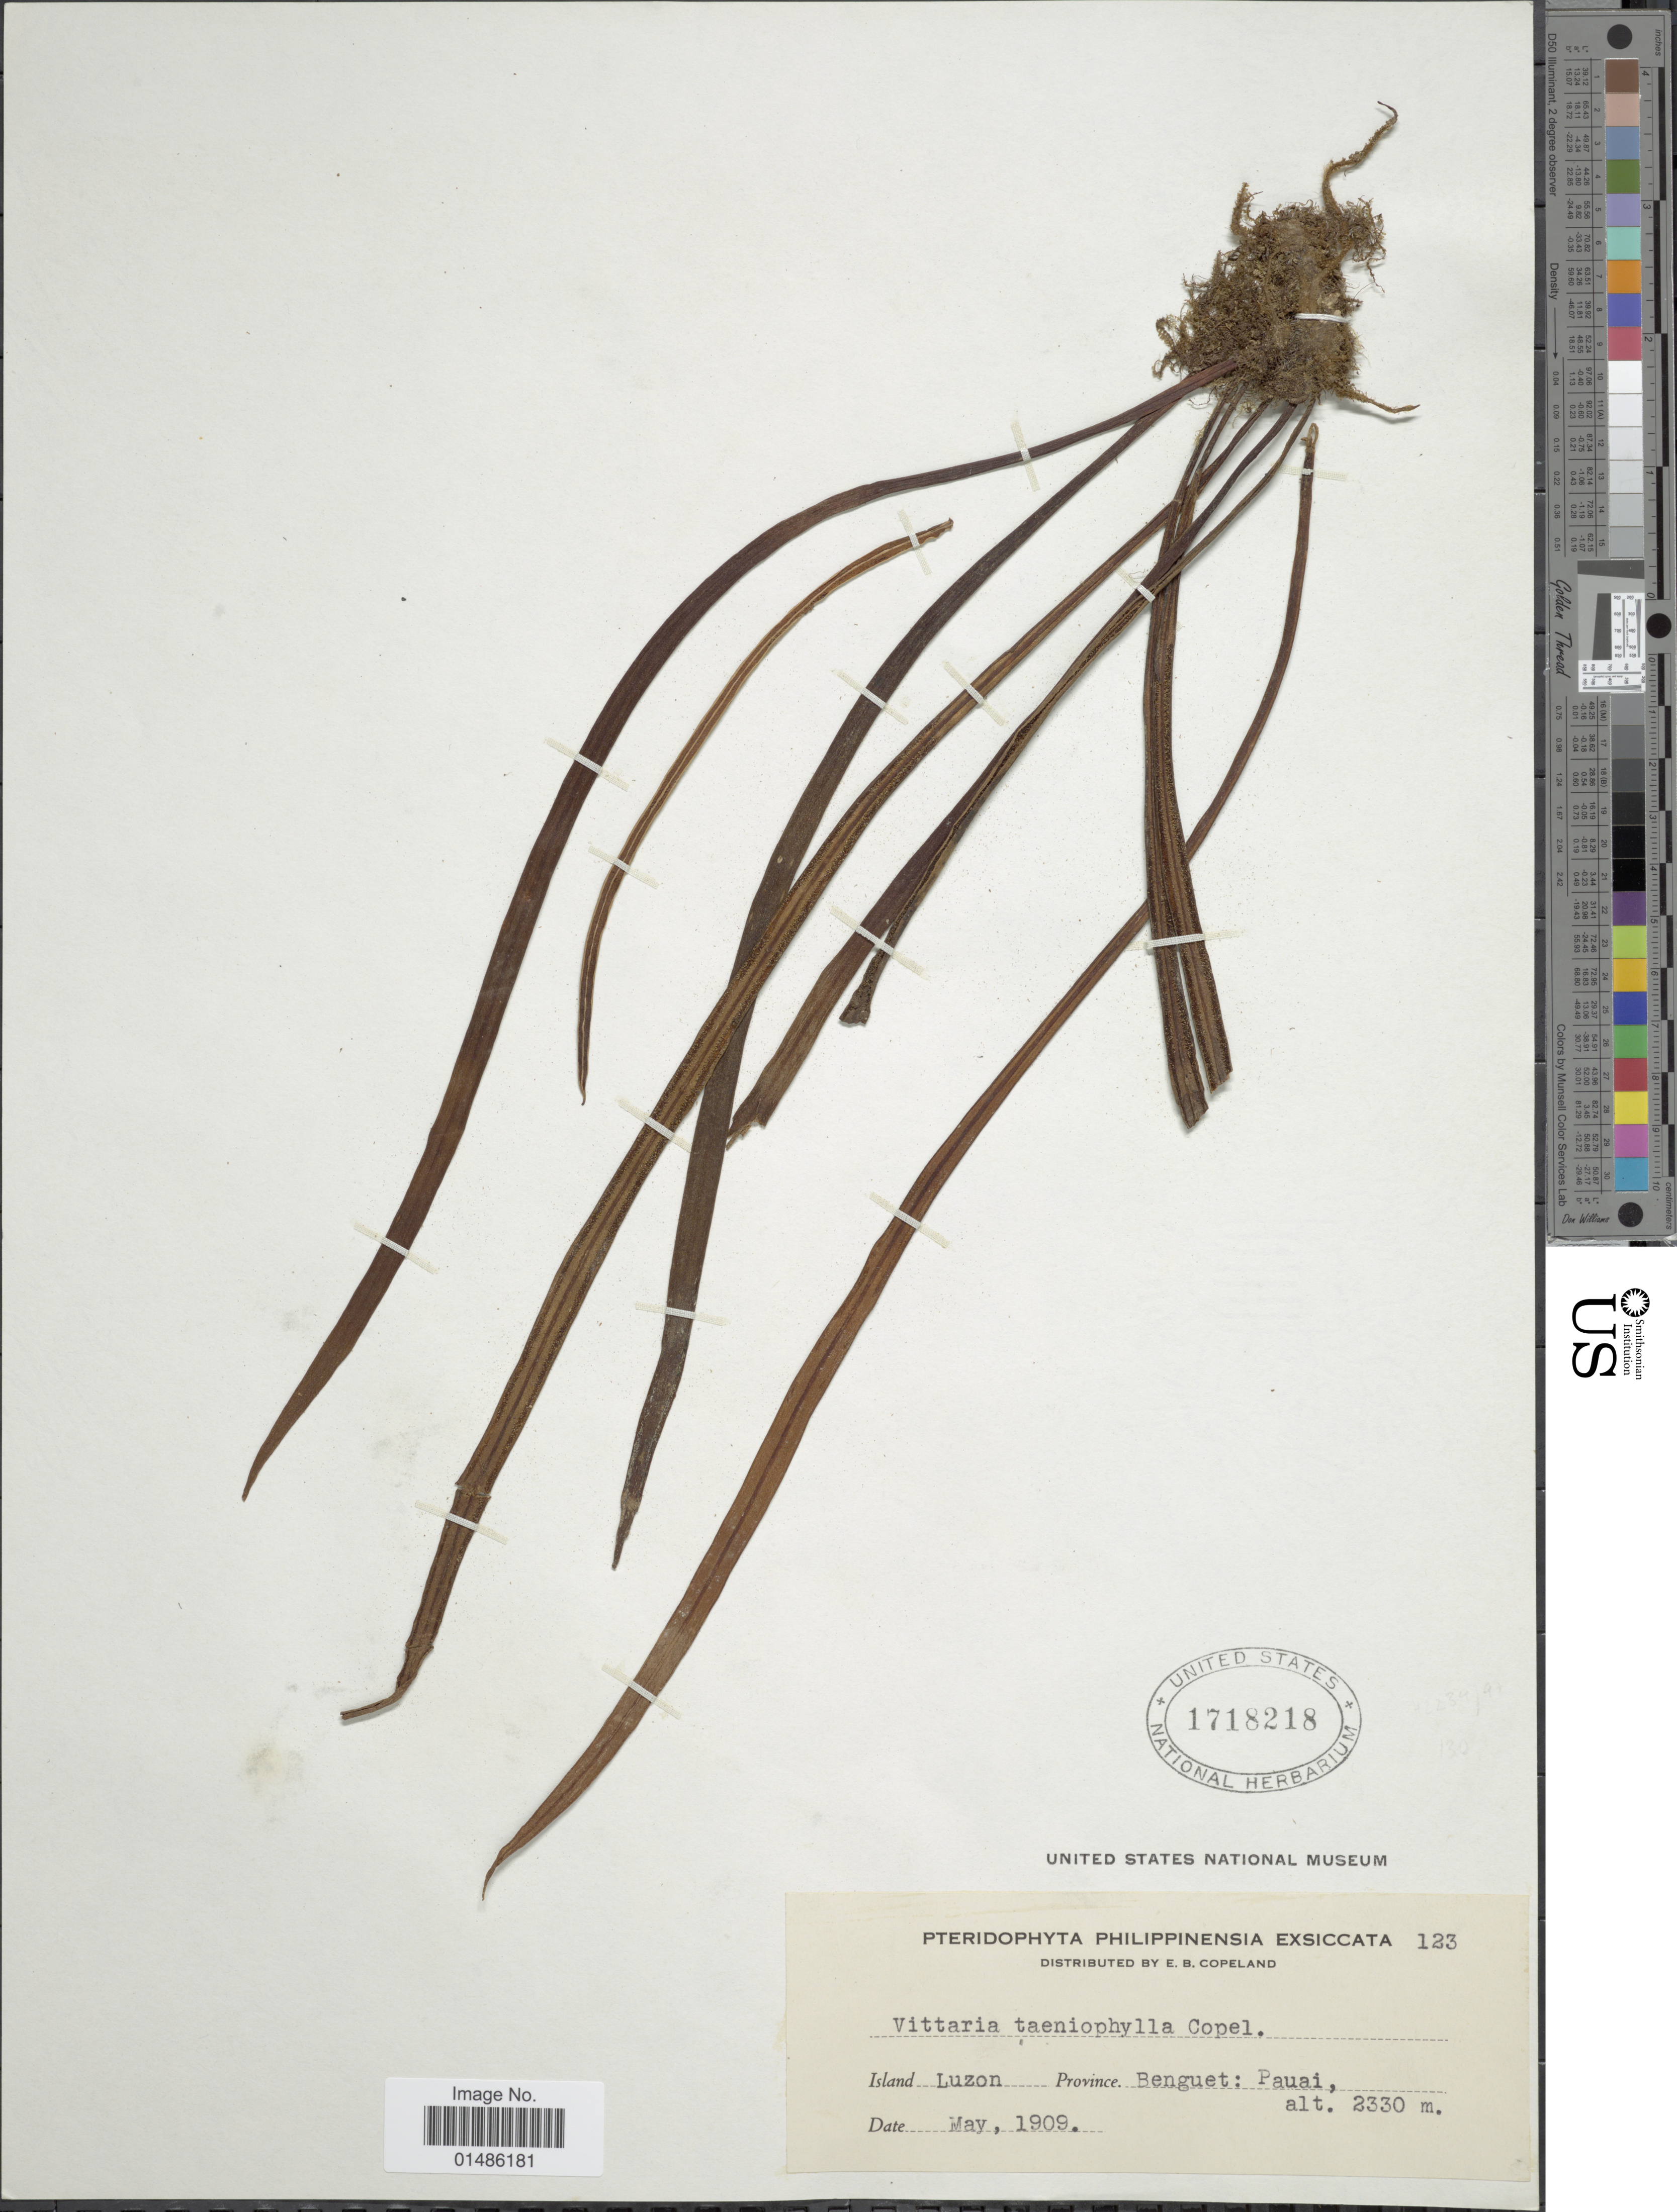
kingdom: Plantae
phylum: Tracheophyta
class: Polypodiopsida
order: Polypodiales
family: Pteridaceae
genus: Haplopteris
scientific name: Haplopteris taeniophylla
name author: (Copel.) E.H. Crane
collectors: E. B. Copeland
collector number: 123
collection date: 1909-05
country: Philippines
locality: Island Luzon. Province Benguet: Pauai.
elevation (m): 2330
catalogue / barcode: US 1718218